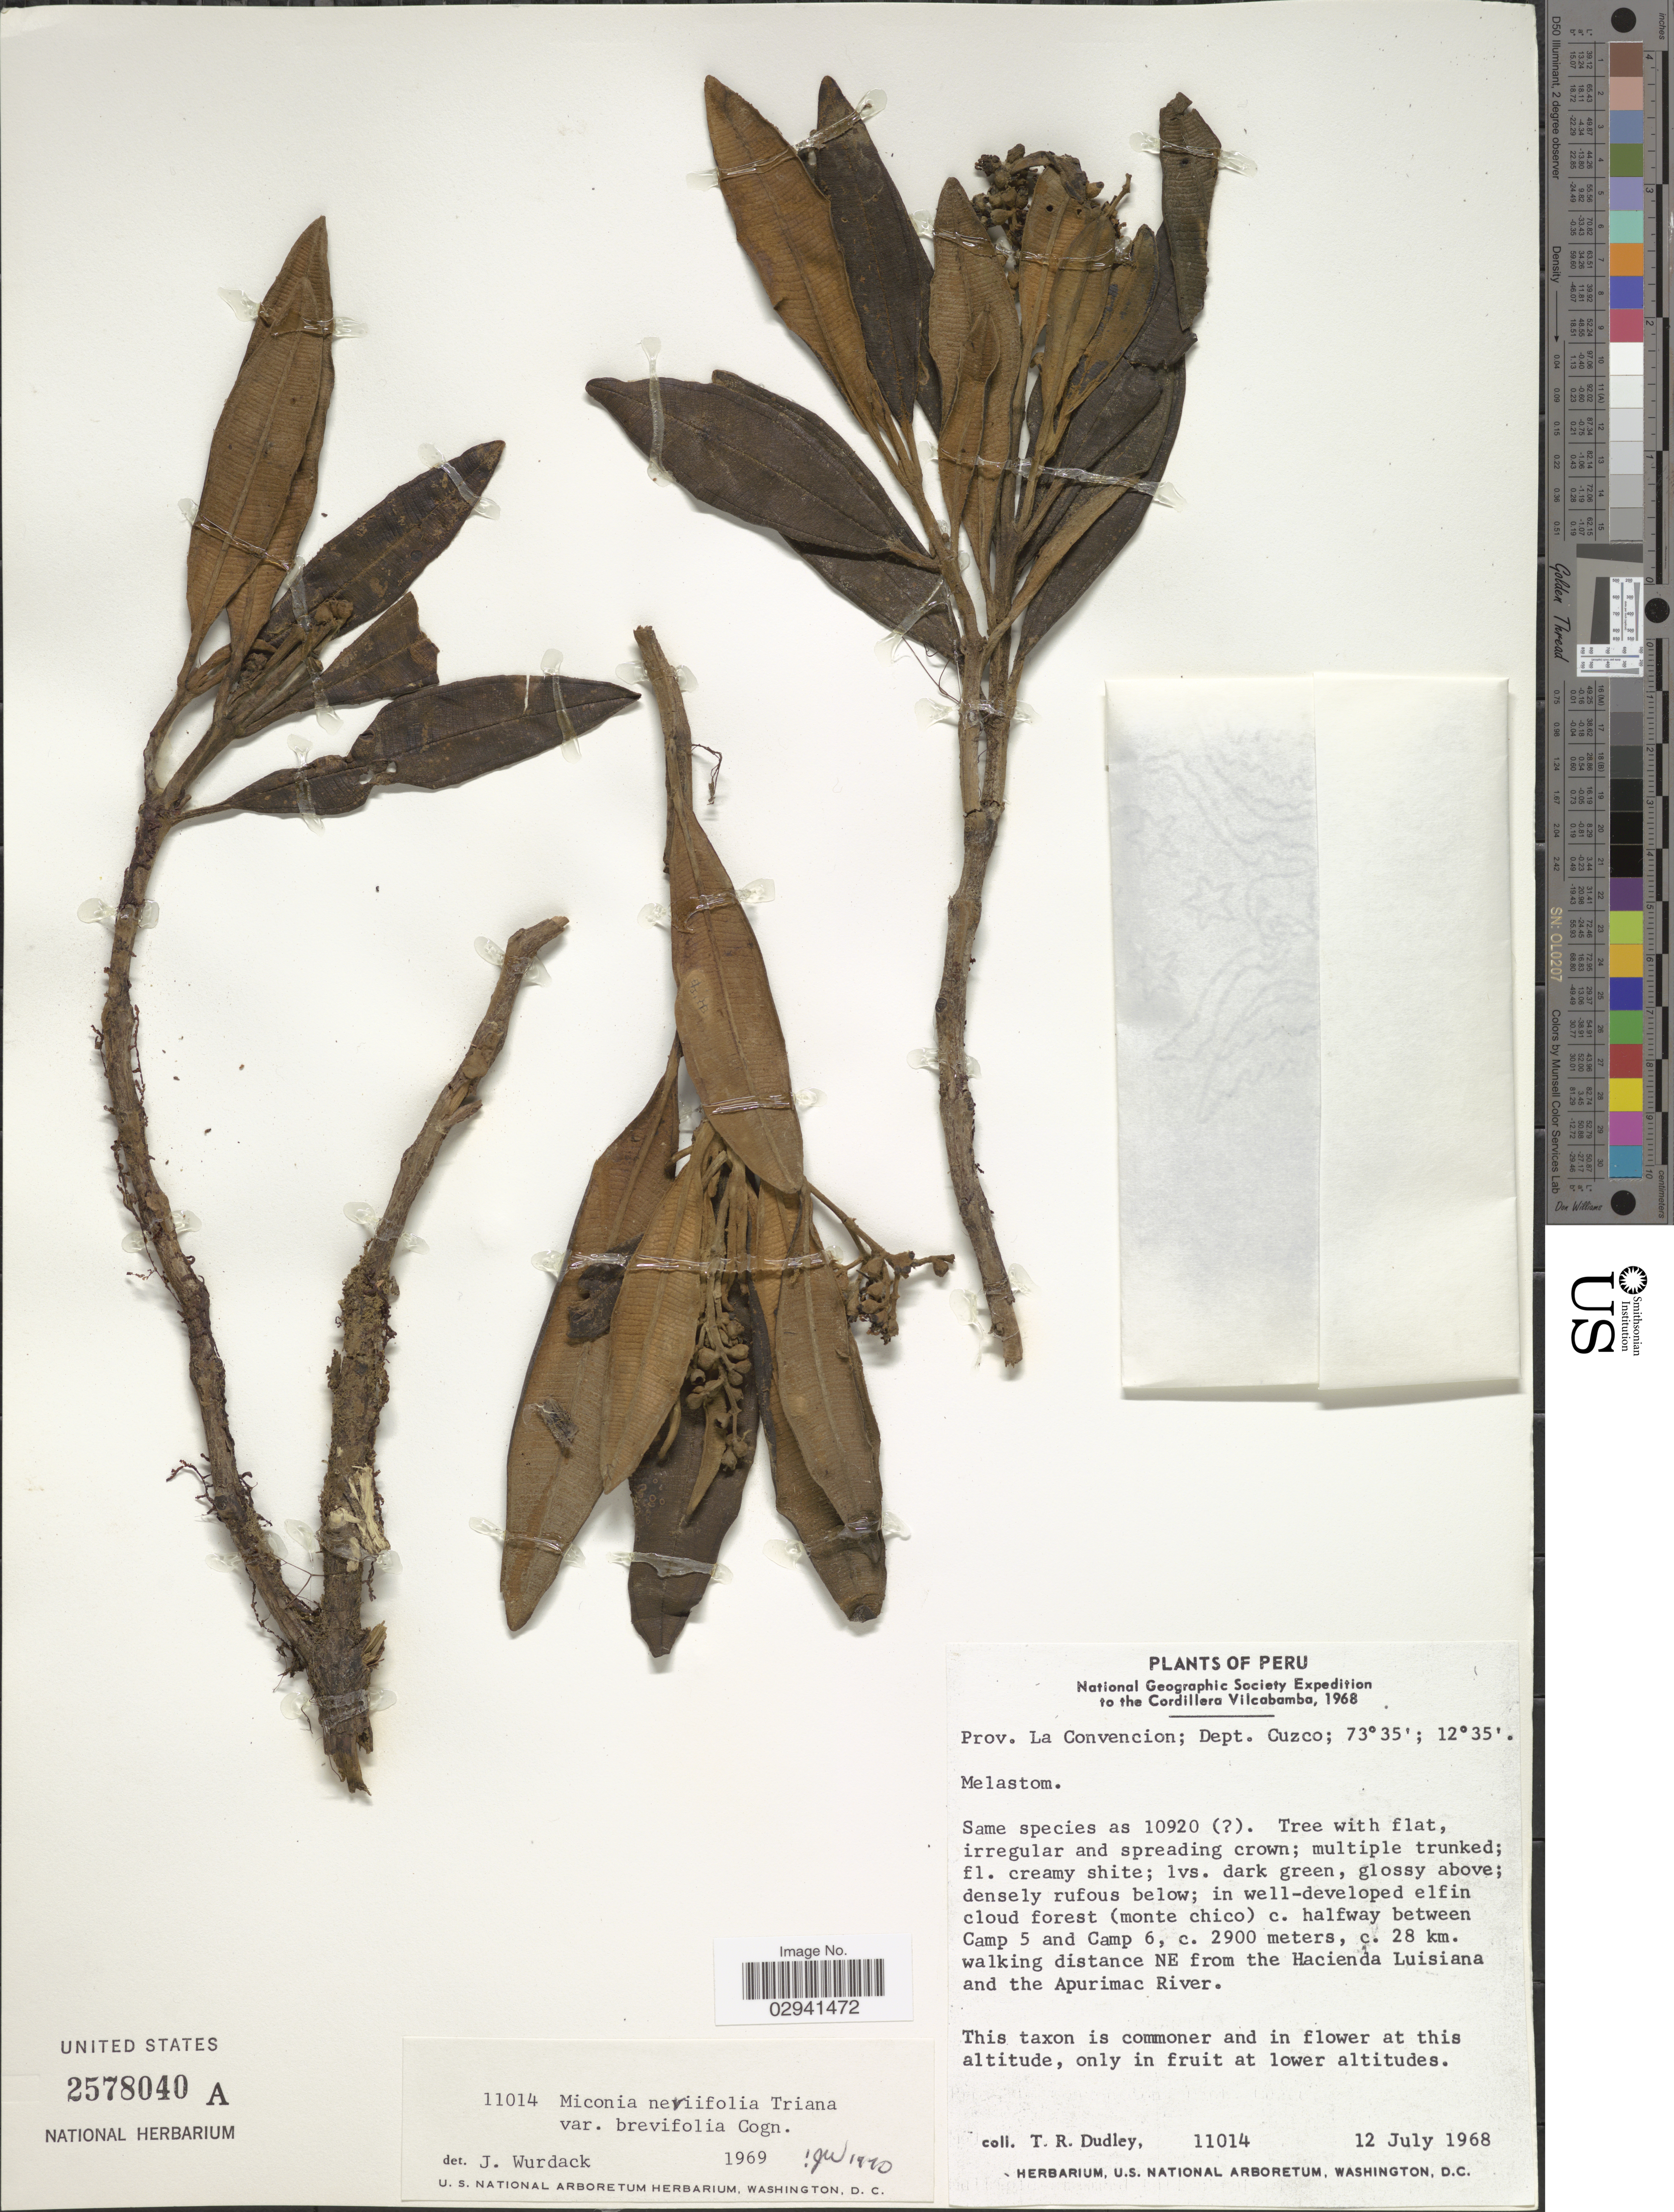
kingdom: Plantae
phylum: Tracheophyta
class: Magnoliopsida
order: Myrtales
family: Melastomataceae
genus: Miconia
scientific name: Miconia neriifolia var. brevifolia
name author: Cogn.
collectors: T. R. Dudley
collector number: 11014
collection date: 1968-07-12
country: Peru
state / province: Cusco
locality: Cordillera Vilcabamba, Cloud forest (monte chico) c. halfway between Camp 5 and Camp 6, 28 km. walking distance NE from the Hacienda Luisiana and the Apurimac River.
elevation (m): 2900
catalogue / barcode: US 2578040A